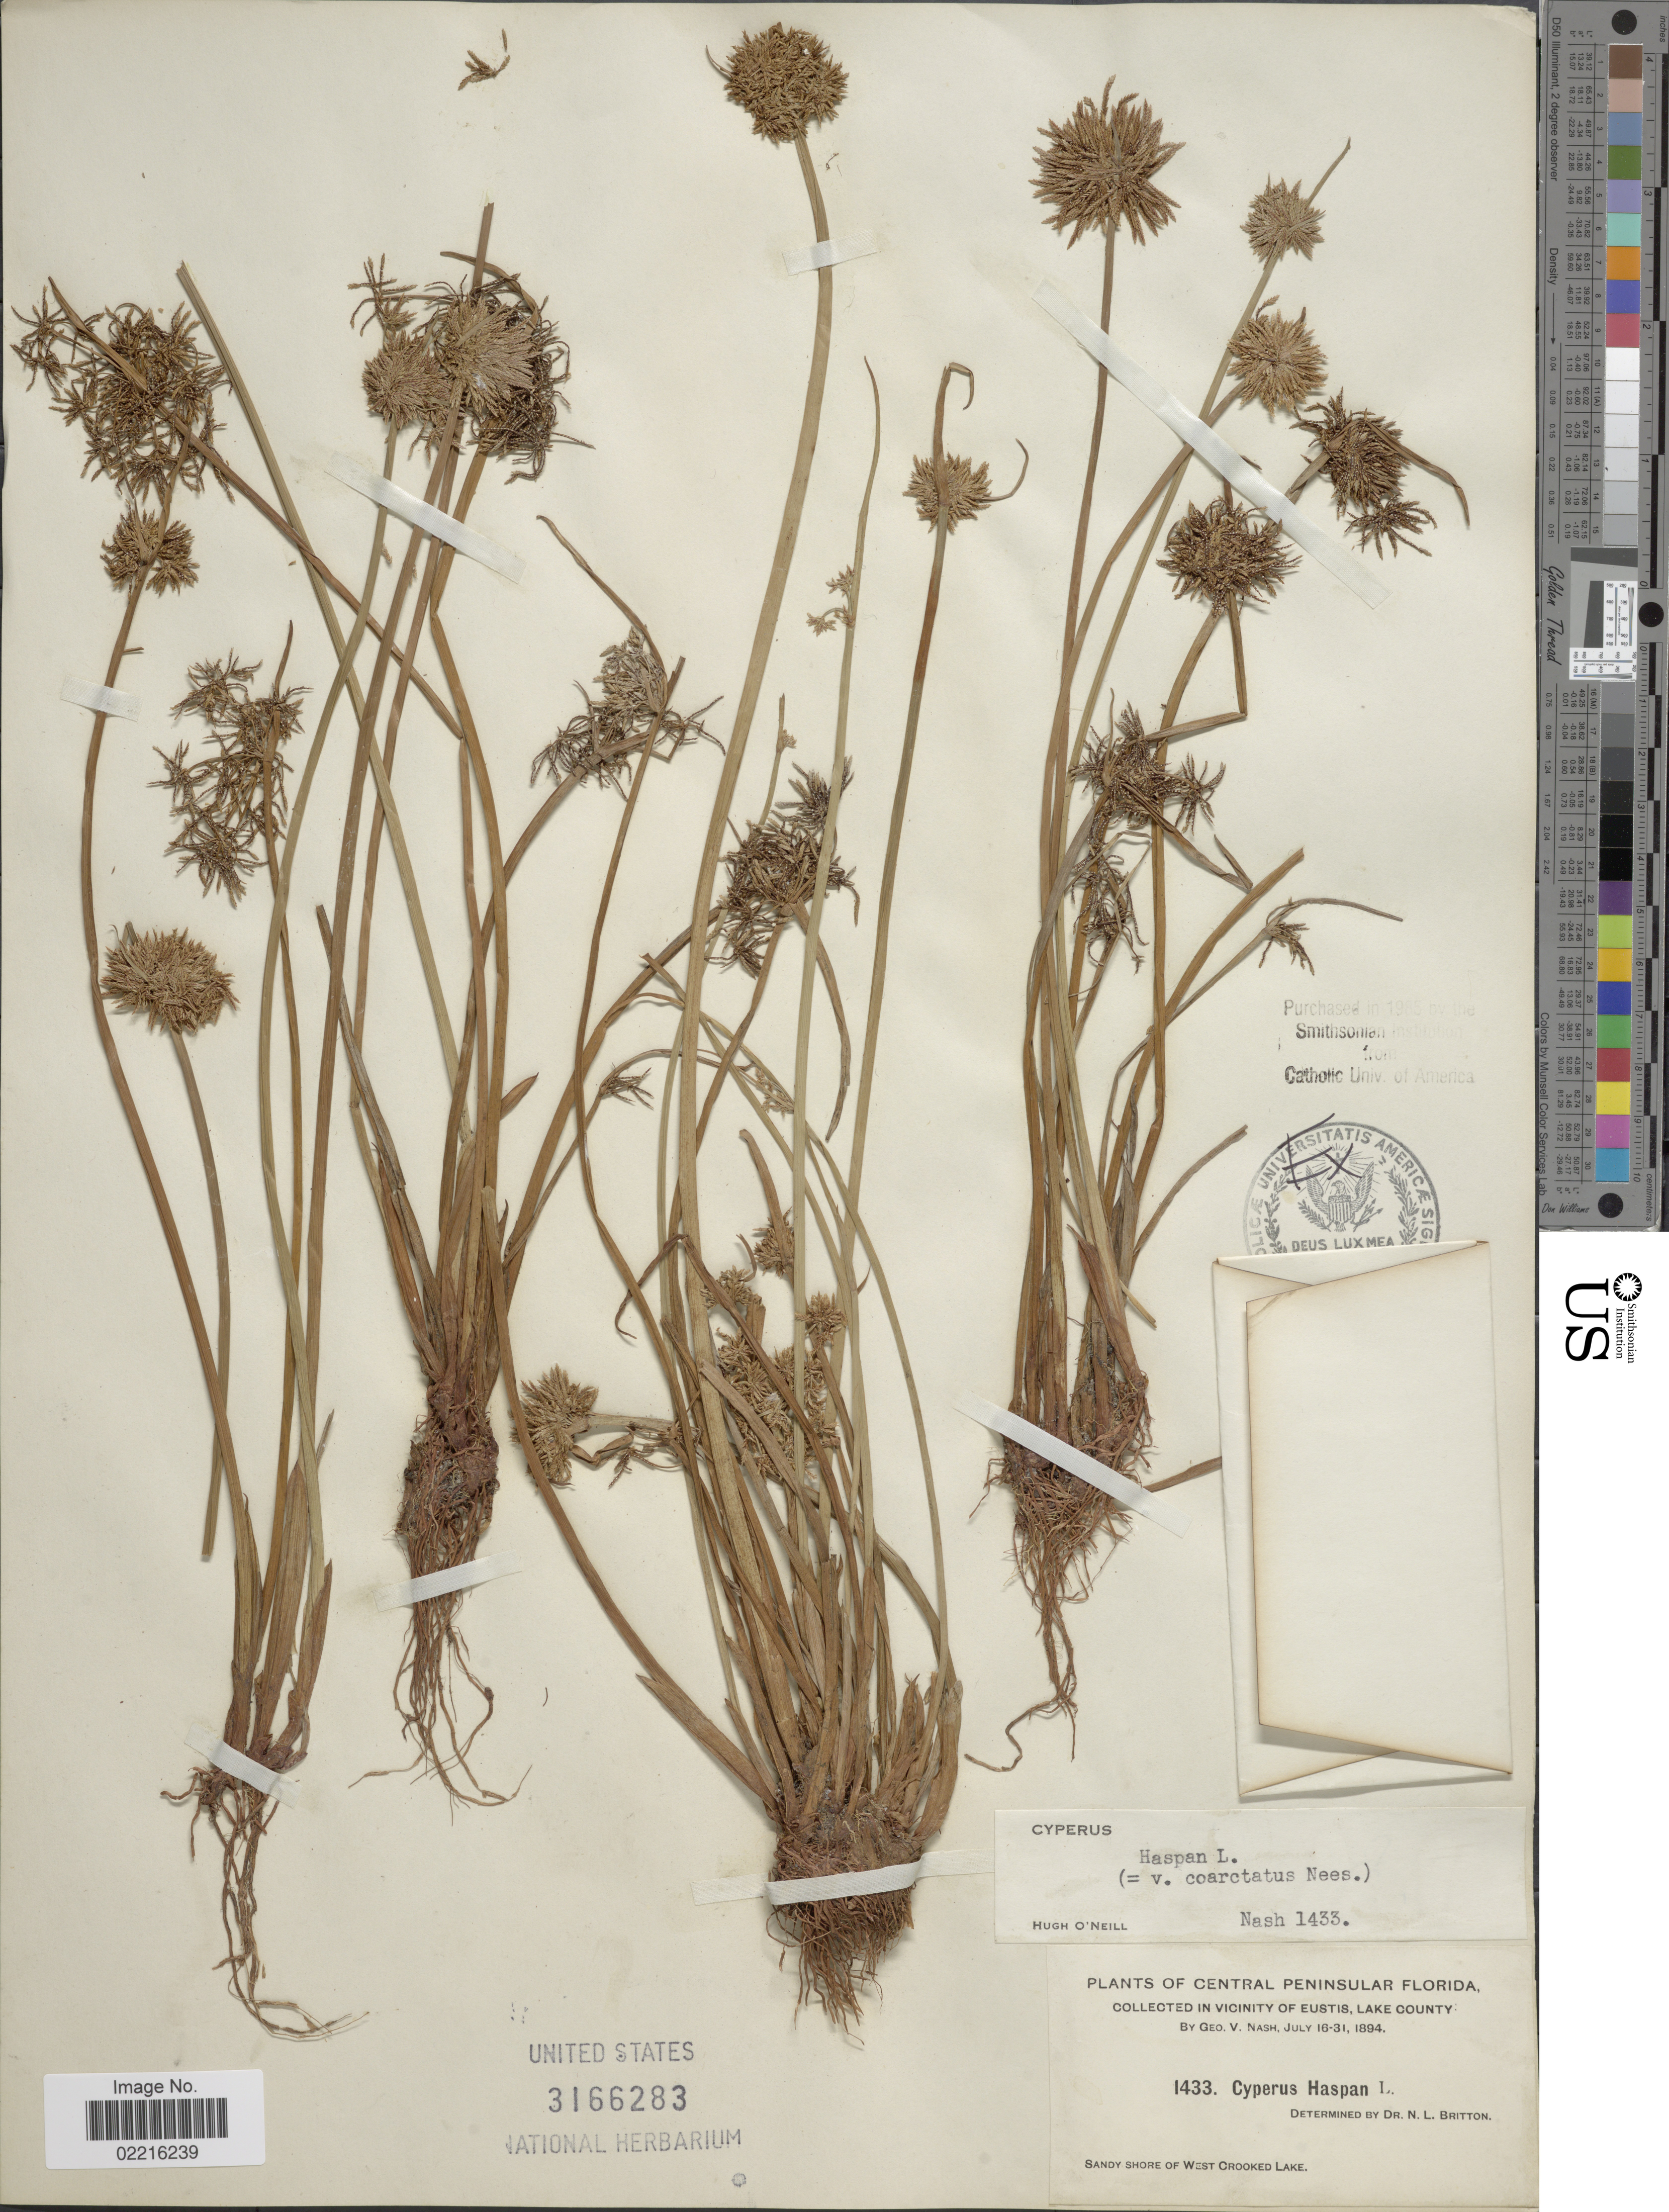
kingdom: Plantae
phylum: Tracheophyta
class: Liliopsida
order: Poales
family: Cyperaceae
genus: Cyperus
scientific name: Cyperus haspan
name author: L.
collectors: G. V. Nash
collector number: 14331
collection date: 1894-07-16/1894-07-31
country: United States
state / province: Florida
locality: Central Peninsular Florida, Vicinity of Eustis, Lake County, West Crooked Lake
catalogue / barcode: US 3166283